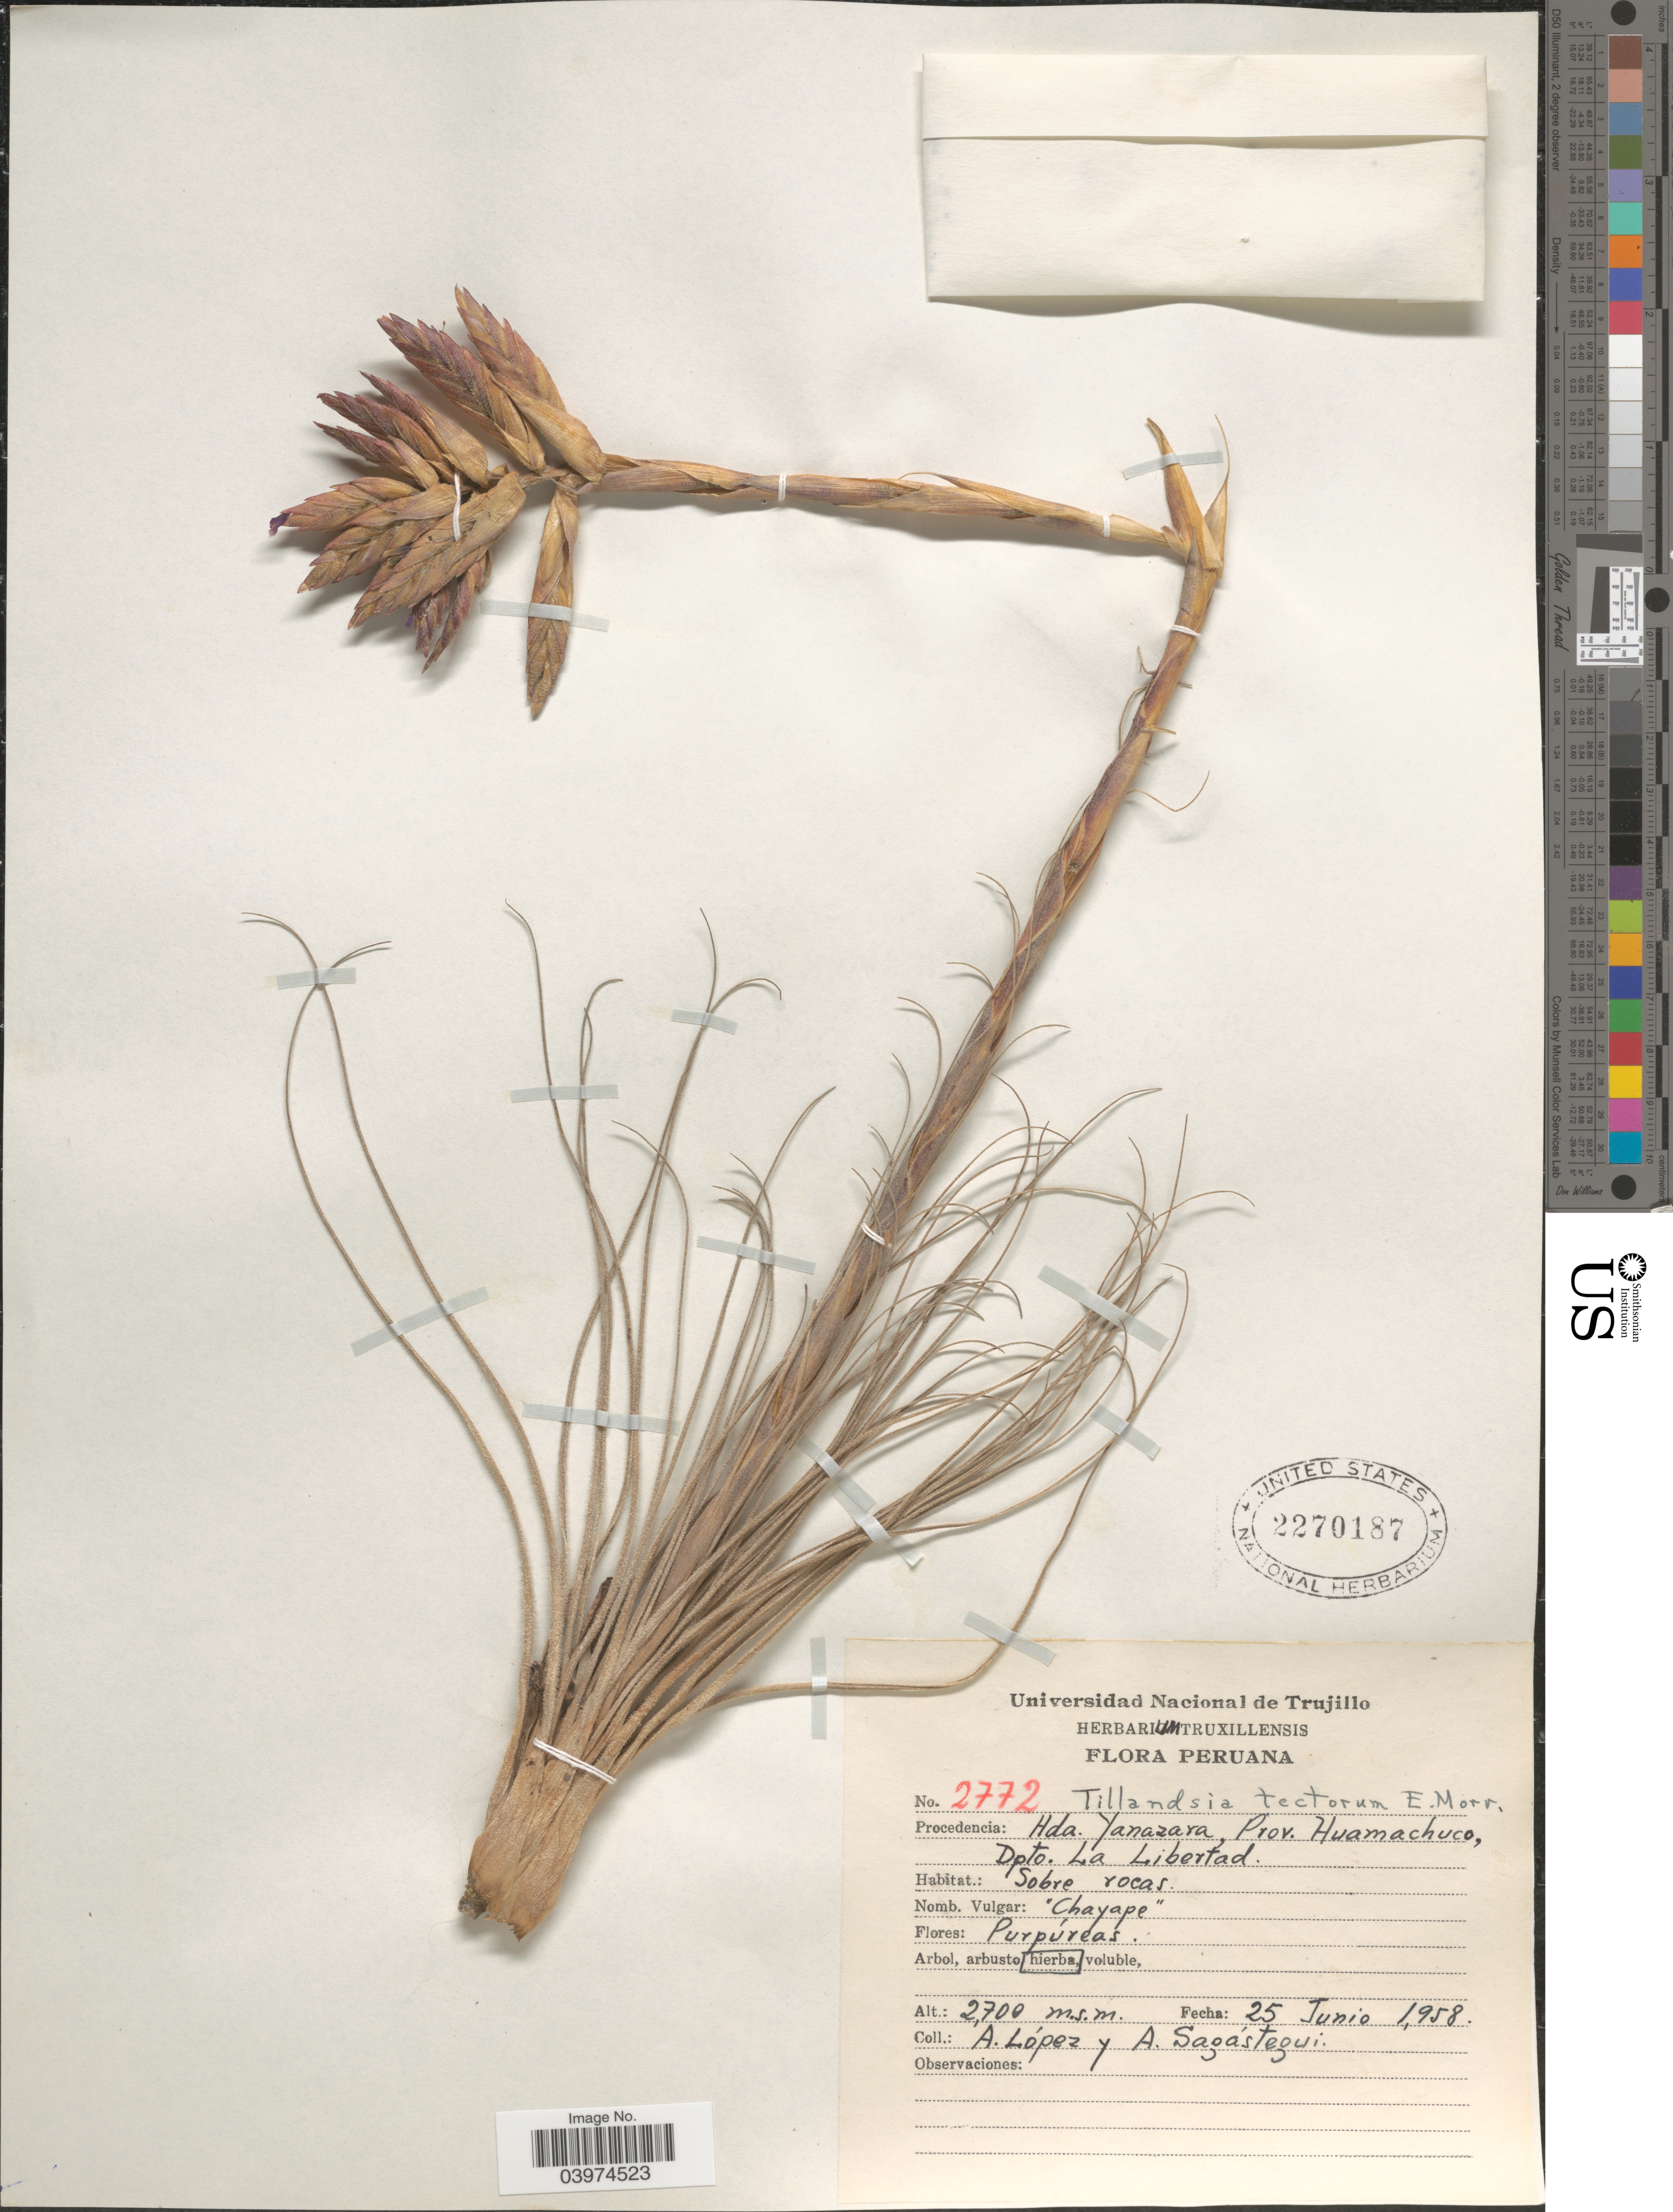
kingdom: Plantae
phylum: Tracheophyta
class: Liliopsida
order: Poales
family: Bromeliaceae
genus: Tillandsia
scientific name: Tillandsia tectorum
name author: É. Morren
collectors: A. López & A. Sagastegui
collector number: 2772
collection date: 1958-06-25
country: Peru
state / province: La Libertad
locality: Procedencia: Hda. Yanazara, Prov. Huamachuco, Dpto. La Libertad.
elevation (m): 2700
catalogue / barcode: US 2270187